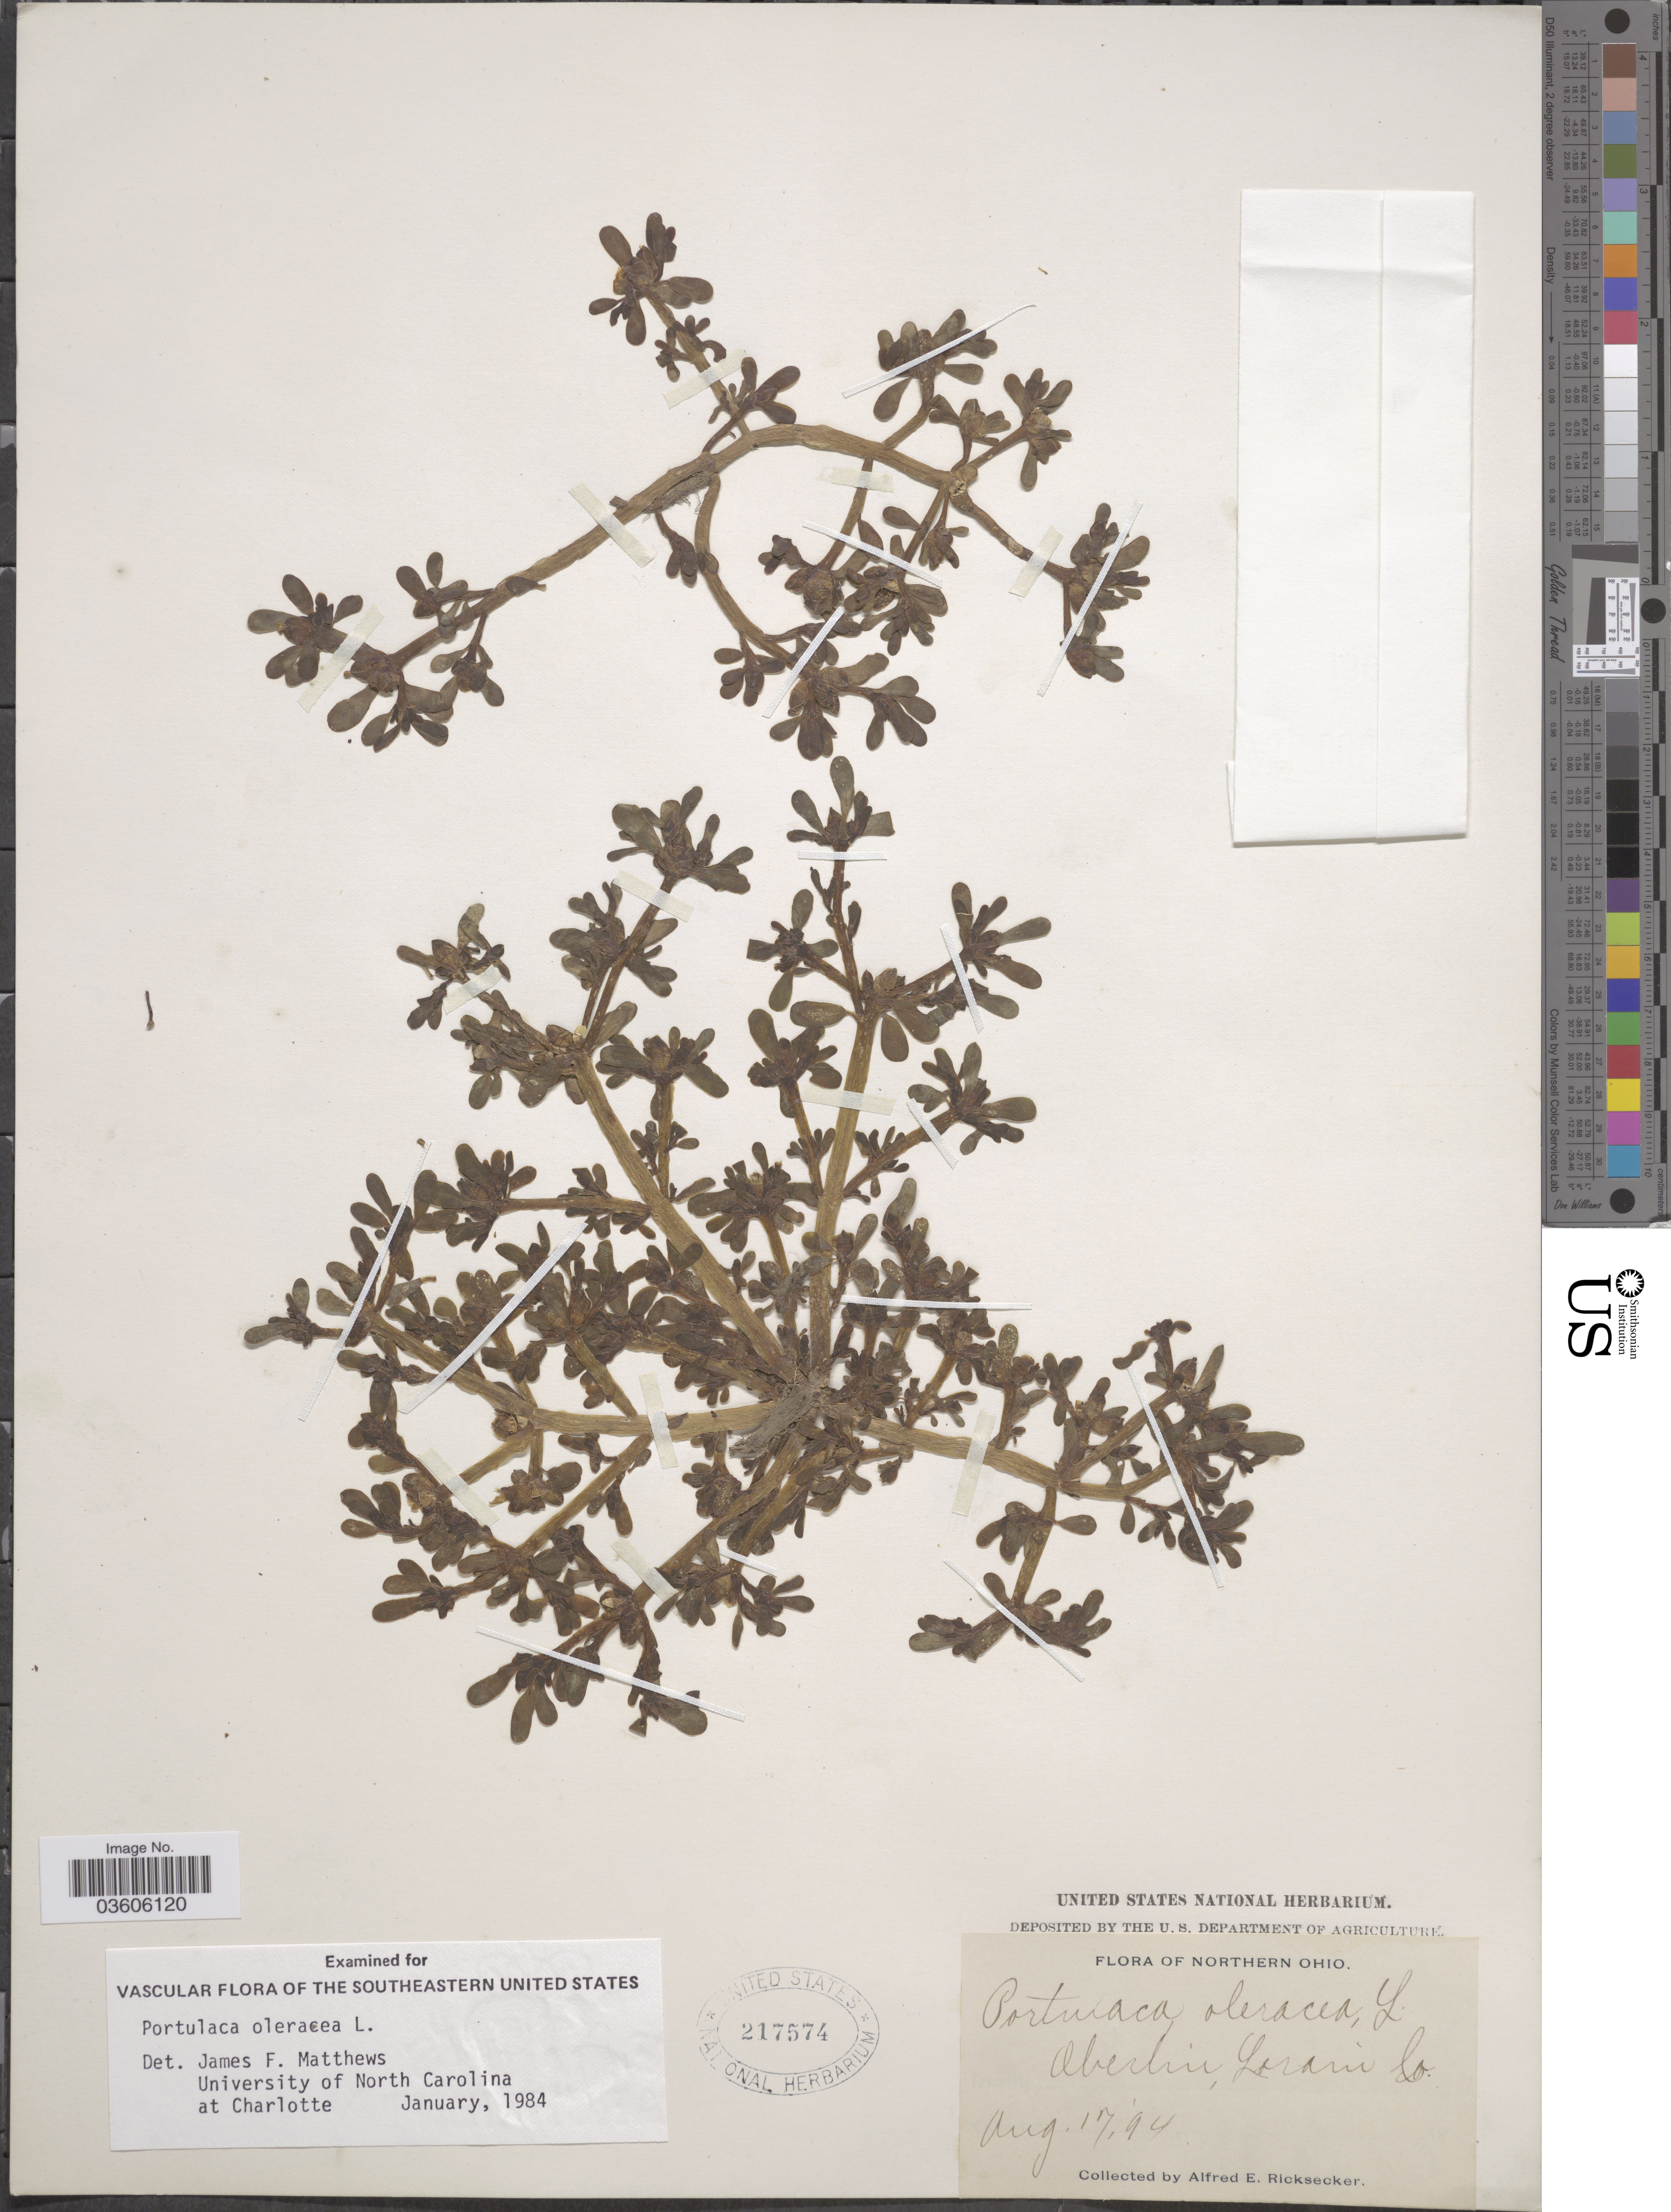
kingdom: Plantae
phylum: Tracheophyta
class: Magnoliopsida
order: Caryophyllales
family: Portulacaceae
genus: Portulaca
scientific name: Portulaca oleracea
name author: L.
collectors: A. E. Ricksecker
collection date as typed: Transcribed d/m/y: 17/8/94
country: United States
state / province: Ohio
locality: Northern Ohio. Oberlin, Lorain Co.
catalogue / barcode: US 217574